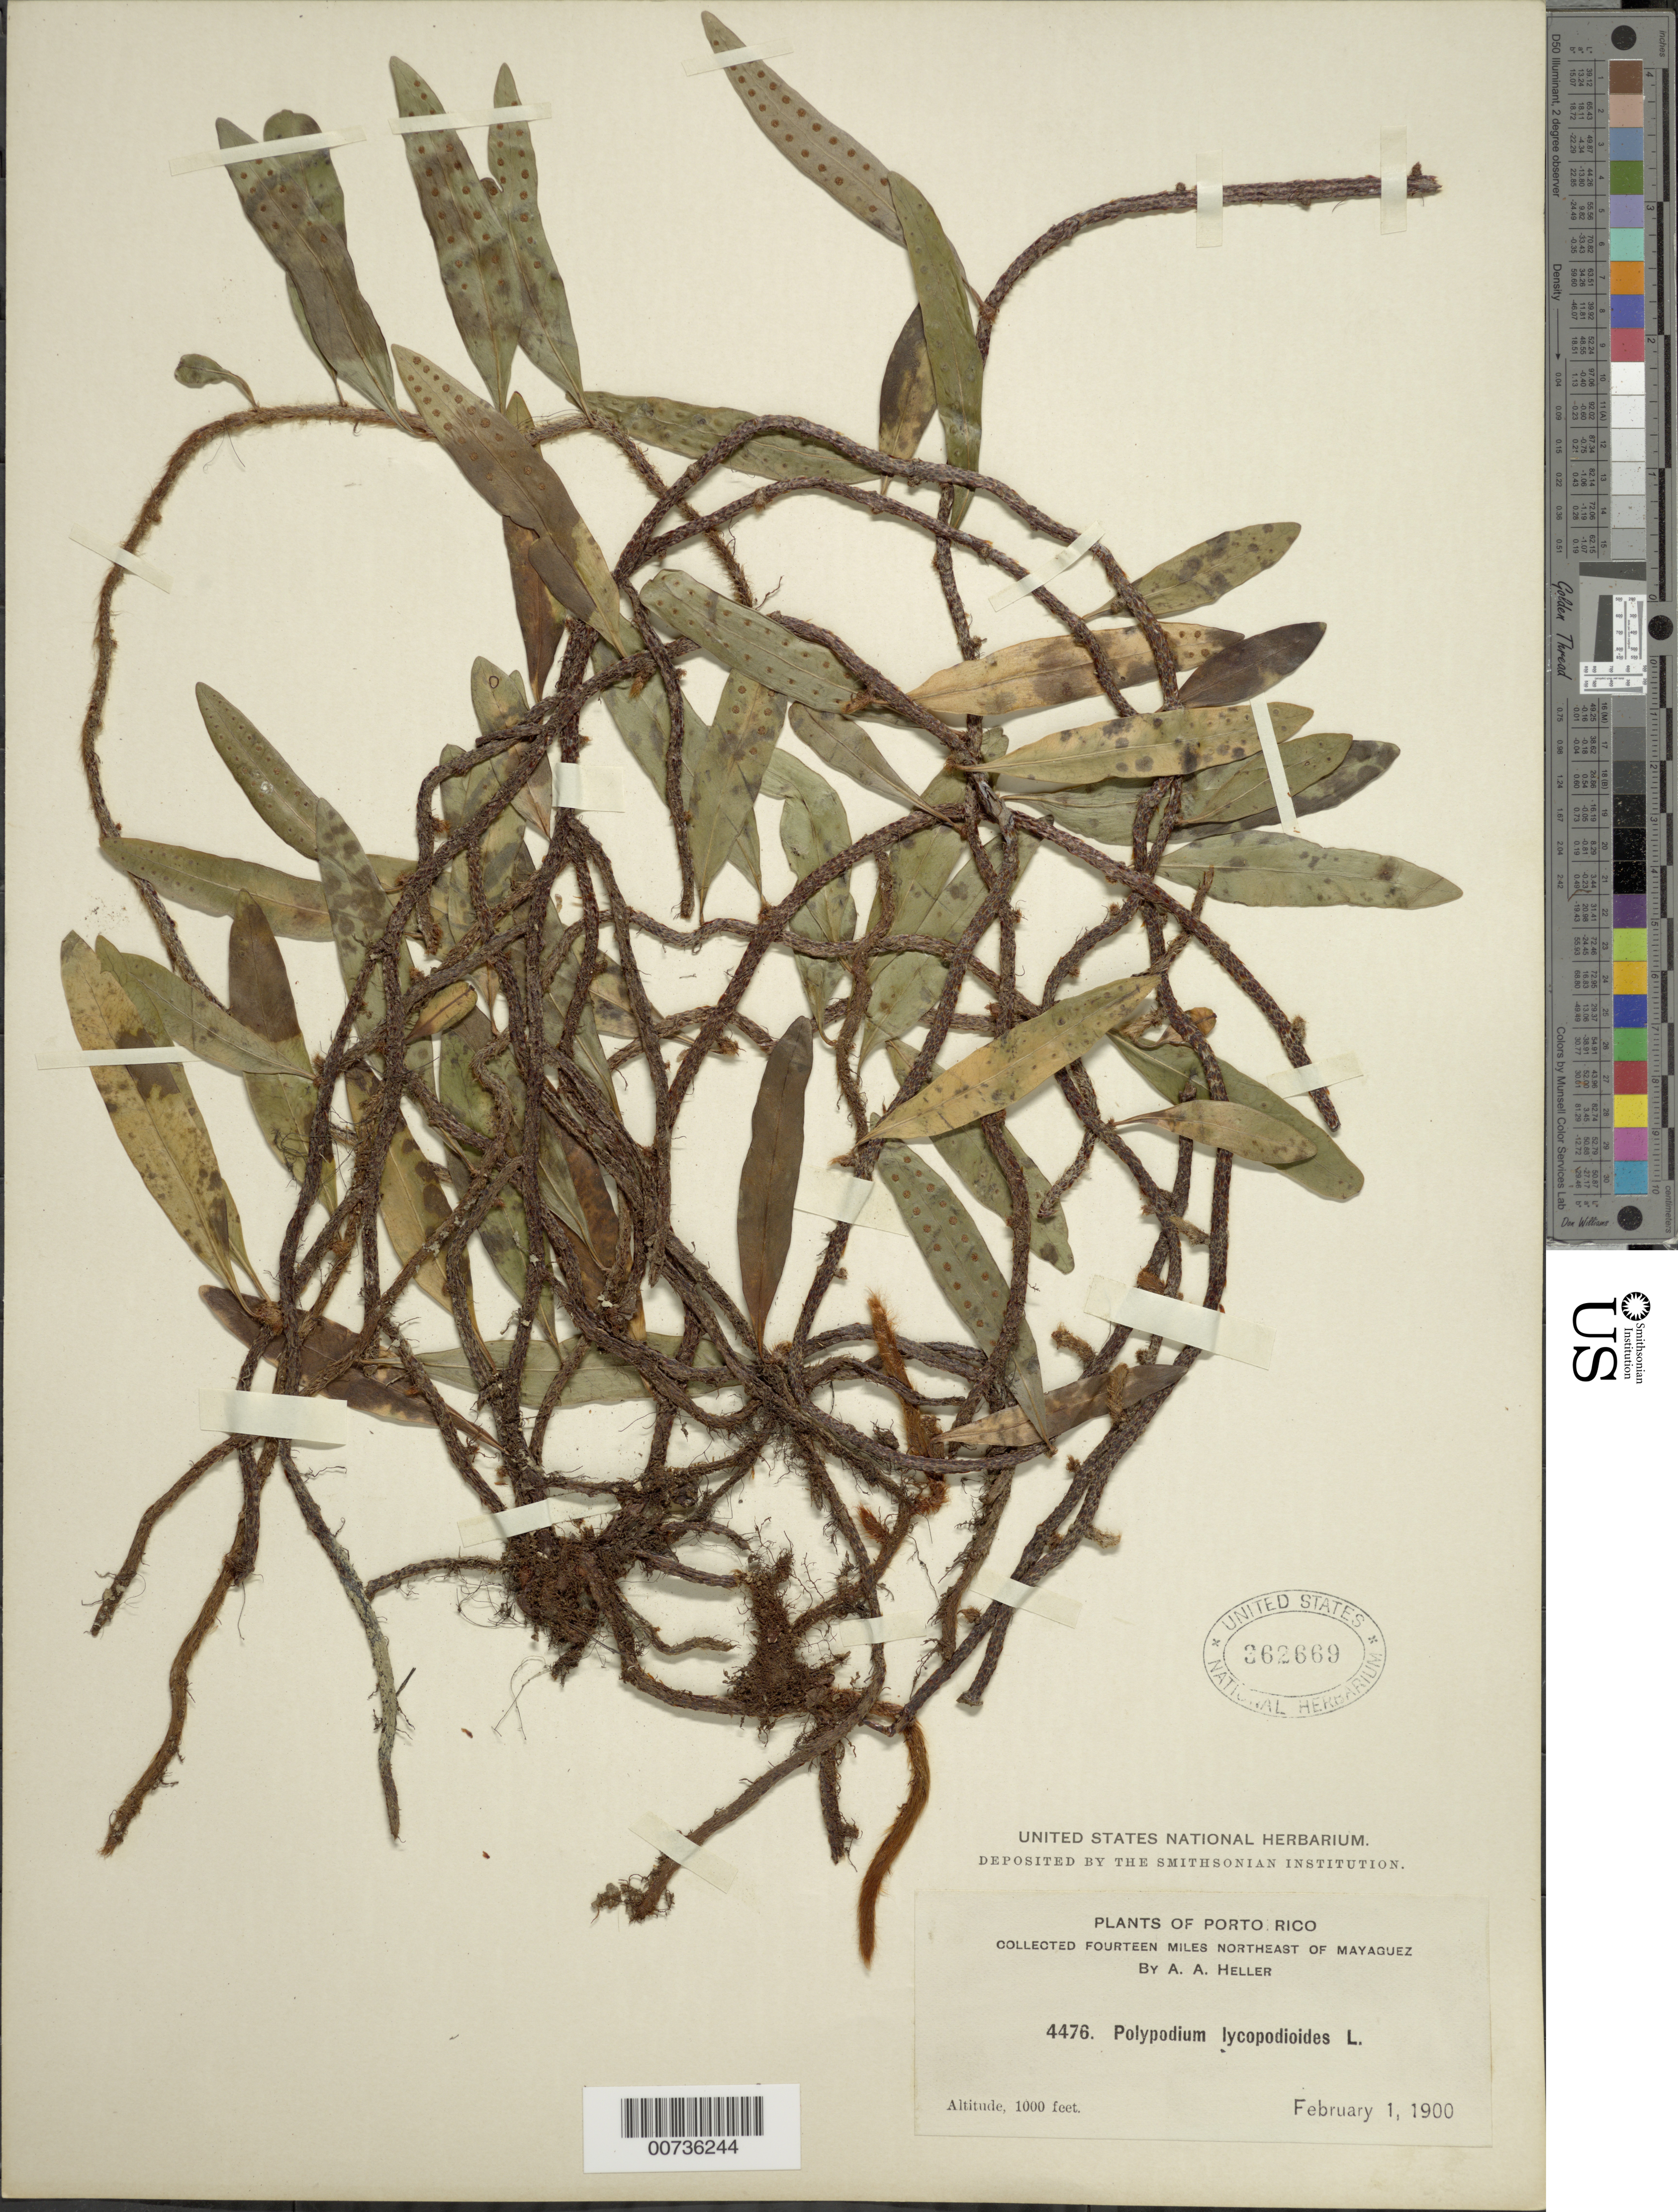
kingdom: Plantae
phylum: Tracheophyta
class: Polypodiopsida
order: Polypodiales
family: Polypodiaceae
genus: Microgramma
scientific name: Microgramma lycopodioides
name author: (L.) Copel.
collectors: A. A. Heller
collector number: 4476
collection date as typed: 01 Feb 1900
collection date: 1900-02-01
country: Puerto Rico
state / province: Mayagüez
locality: Mayaguez, 14 miles Northeast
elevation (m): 305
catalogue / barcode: US 362669